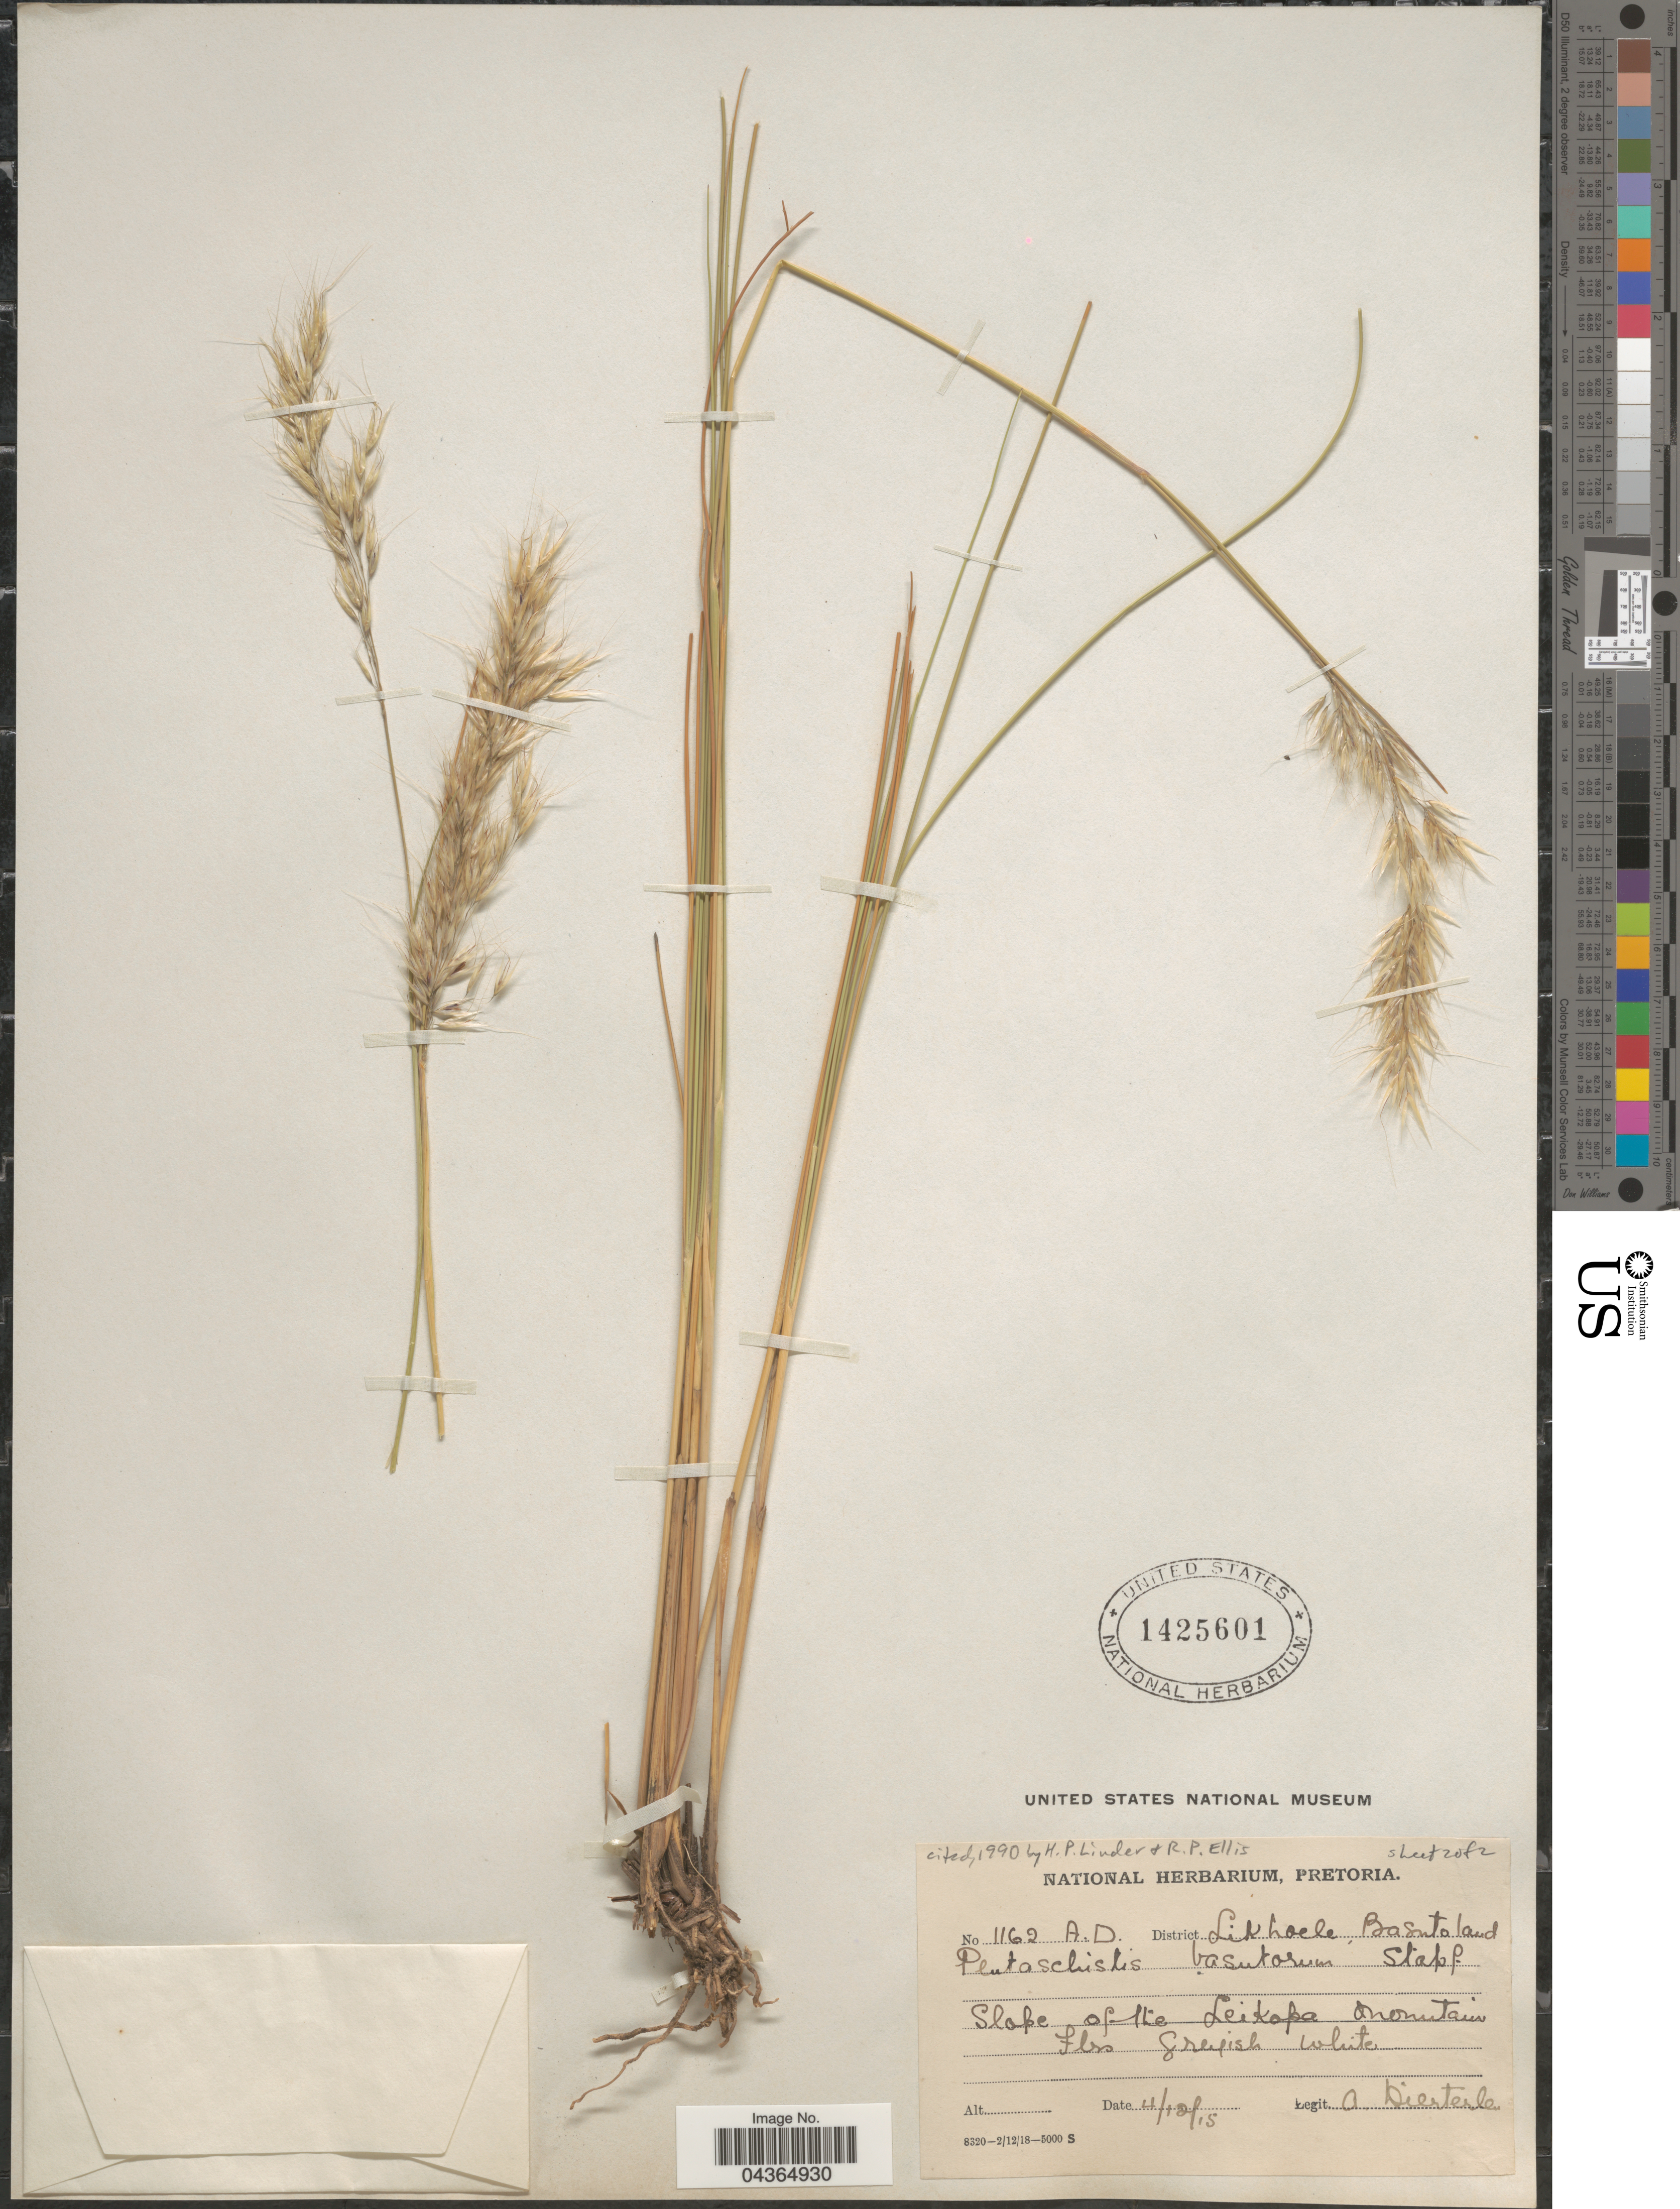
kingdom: Plantae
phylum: Tracheophyta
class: Liliopsida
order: Poales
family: Poaceae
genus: Pentameris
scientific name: Pentameris basutorum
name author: (Stapf) Galley & H.P. Linder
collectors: A. Dieterle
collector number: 1162A.D.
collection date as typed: Transcribed d/m/y: 4/12/15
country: Lesotho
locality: District Likhoele, Basutoland. Slope of the Leikopa mountain.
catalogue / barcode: US 1425601